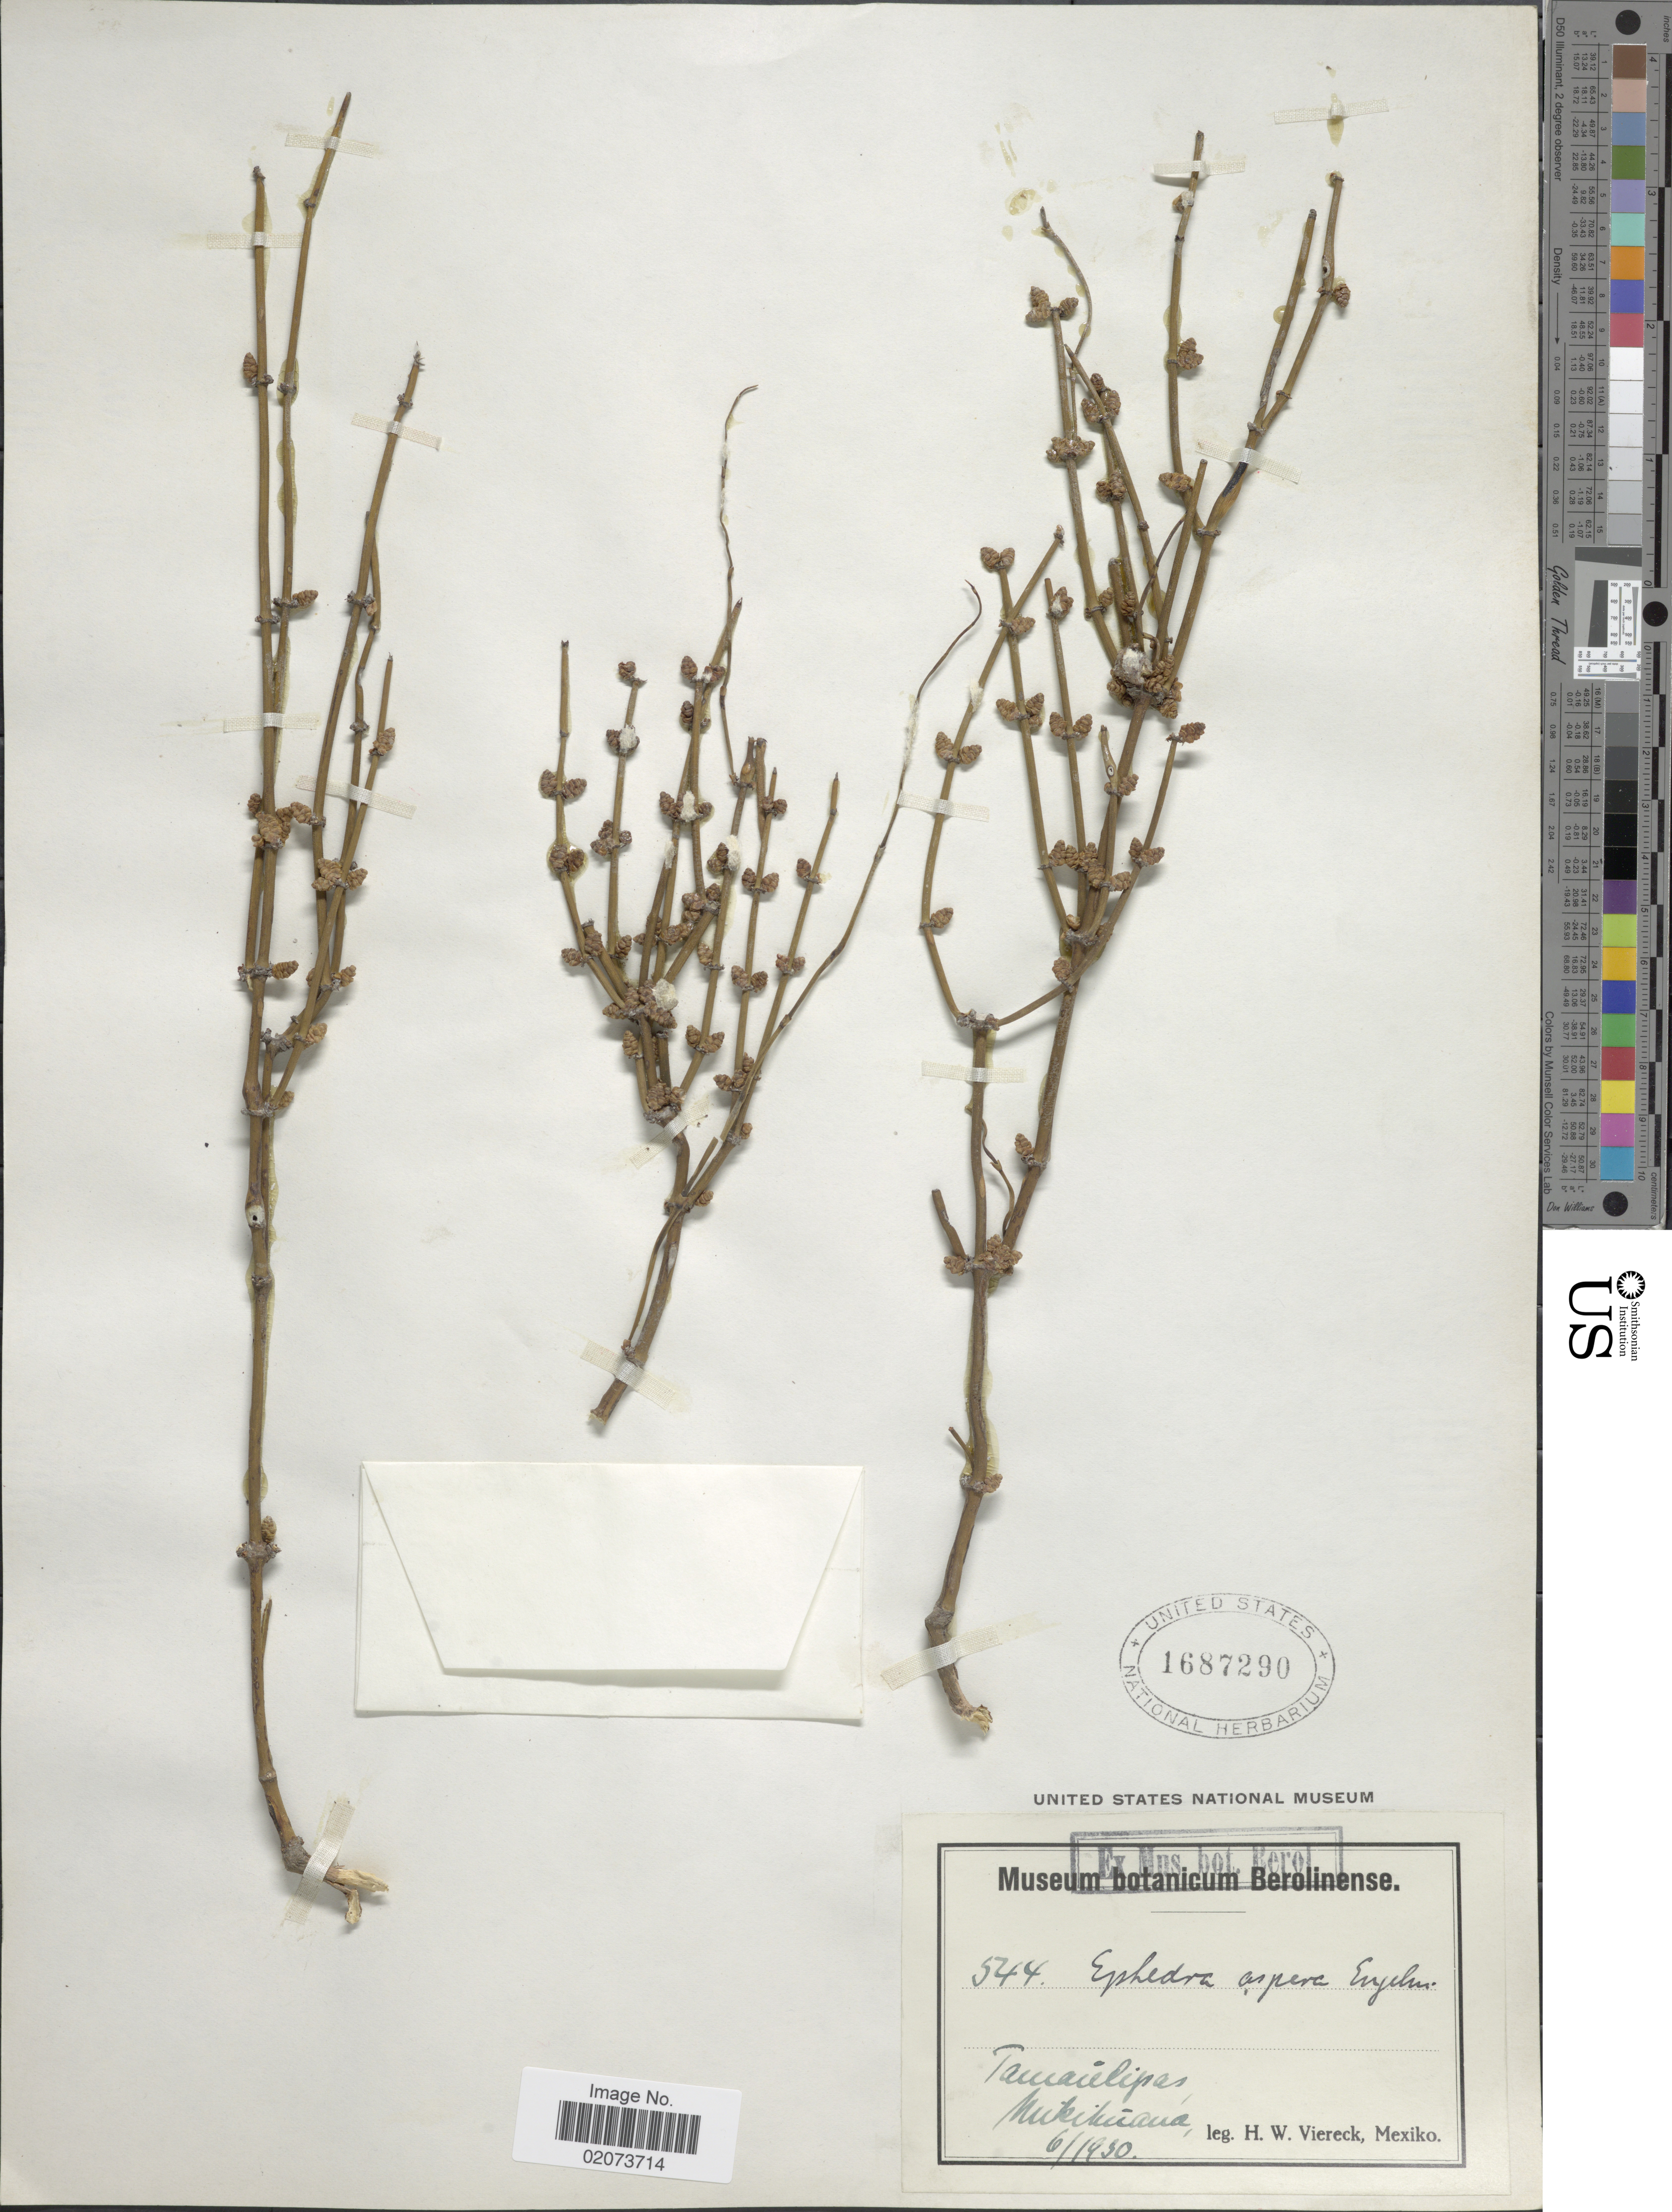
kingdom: Plantae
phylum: Tracheophyta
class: Gnetopsida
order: Ephedrales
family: Ephedraceae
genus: Ephedra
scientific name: Ephedra aspera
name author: Engelm. ex S. Watson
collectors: H. W. Viereck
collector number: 544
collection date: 1930-06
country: Mexico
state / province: Tamaulipas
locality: Mikihuana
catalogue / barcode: US 1687290